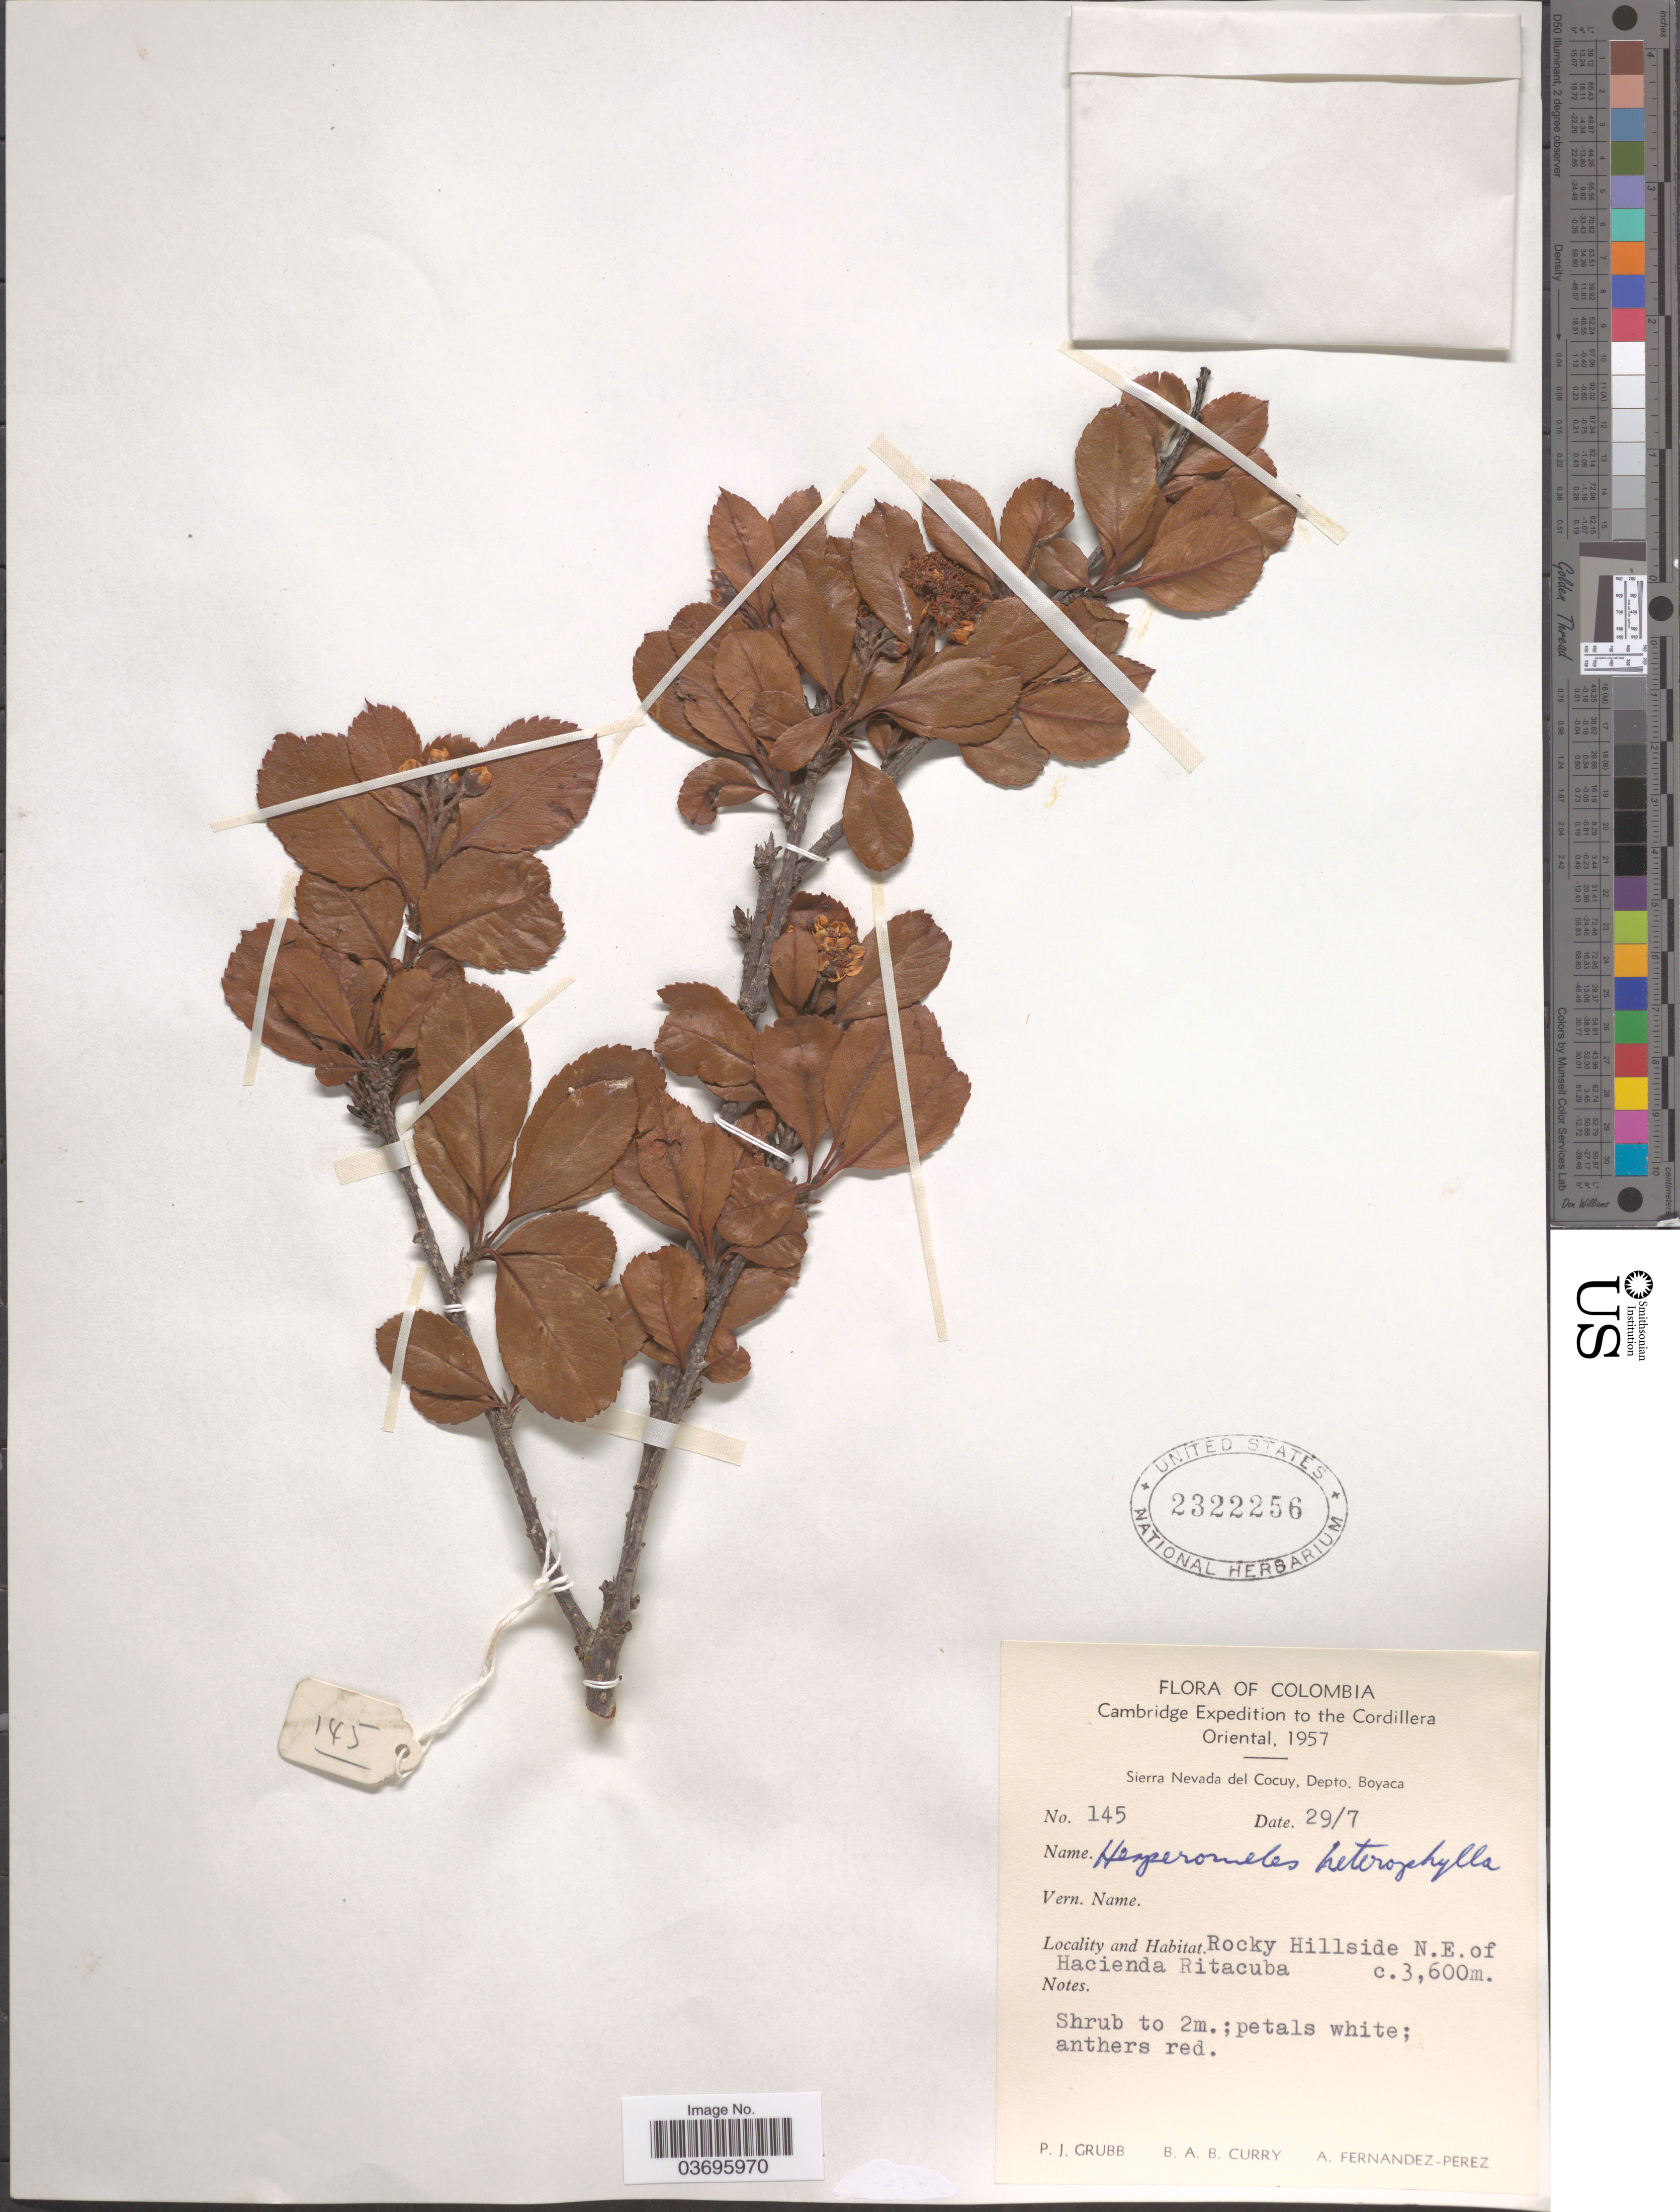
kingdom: Plantae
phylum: Tracheophyta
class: Magnoliopsida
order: Rosales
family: Rosaceae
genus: Hesperomeles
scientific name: Hesperomeles heterophylla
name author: (Ruiz & Pav.) Hook.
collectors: P. J. Grubb, B. A. B. Curry & A. Fernández-Pérez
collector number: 145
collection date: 1957-07-29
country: Colombia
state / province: Boyacá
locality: Cordillera Oriental. Sierra Nevada del Cocuy, Depto. Boyaca. Rocky Hillside N. E. of Hacienda Ritacuba.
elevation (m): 3600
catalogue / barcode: US 2322256